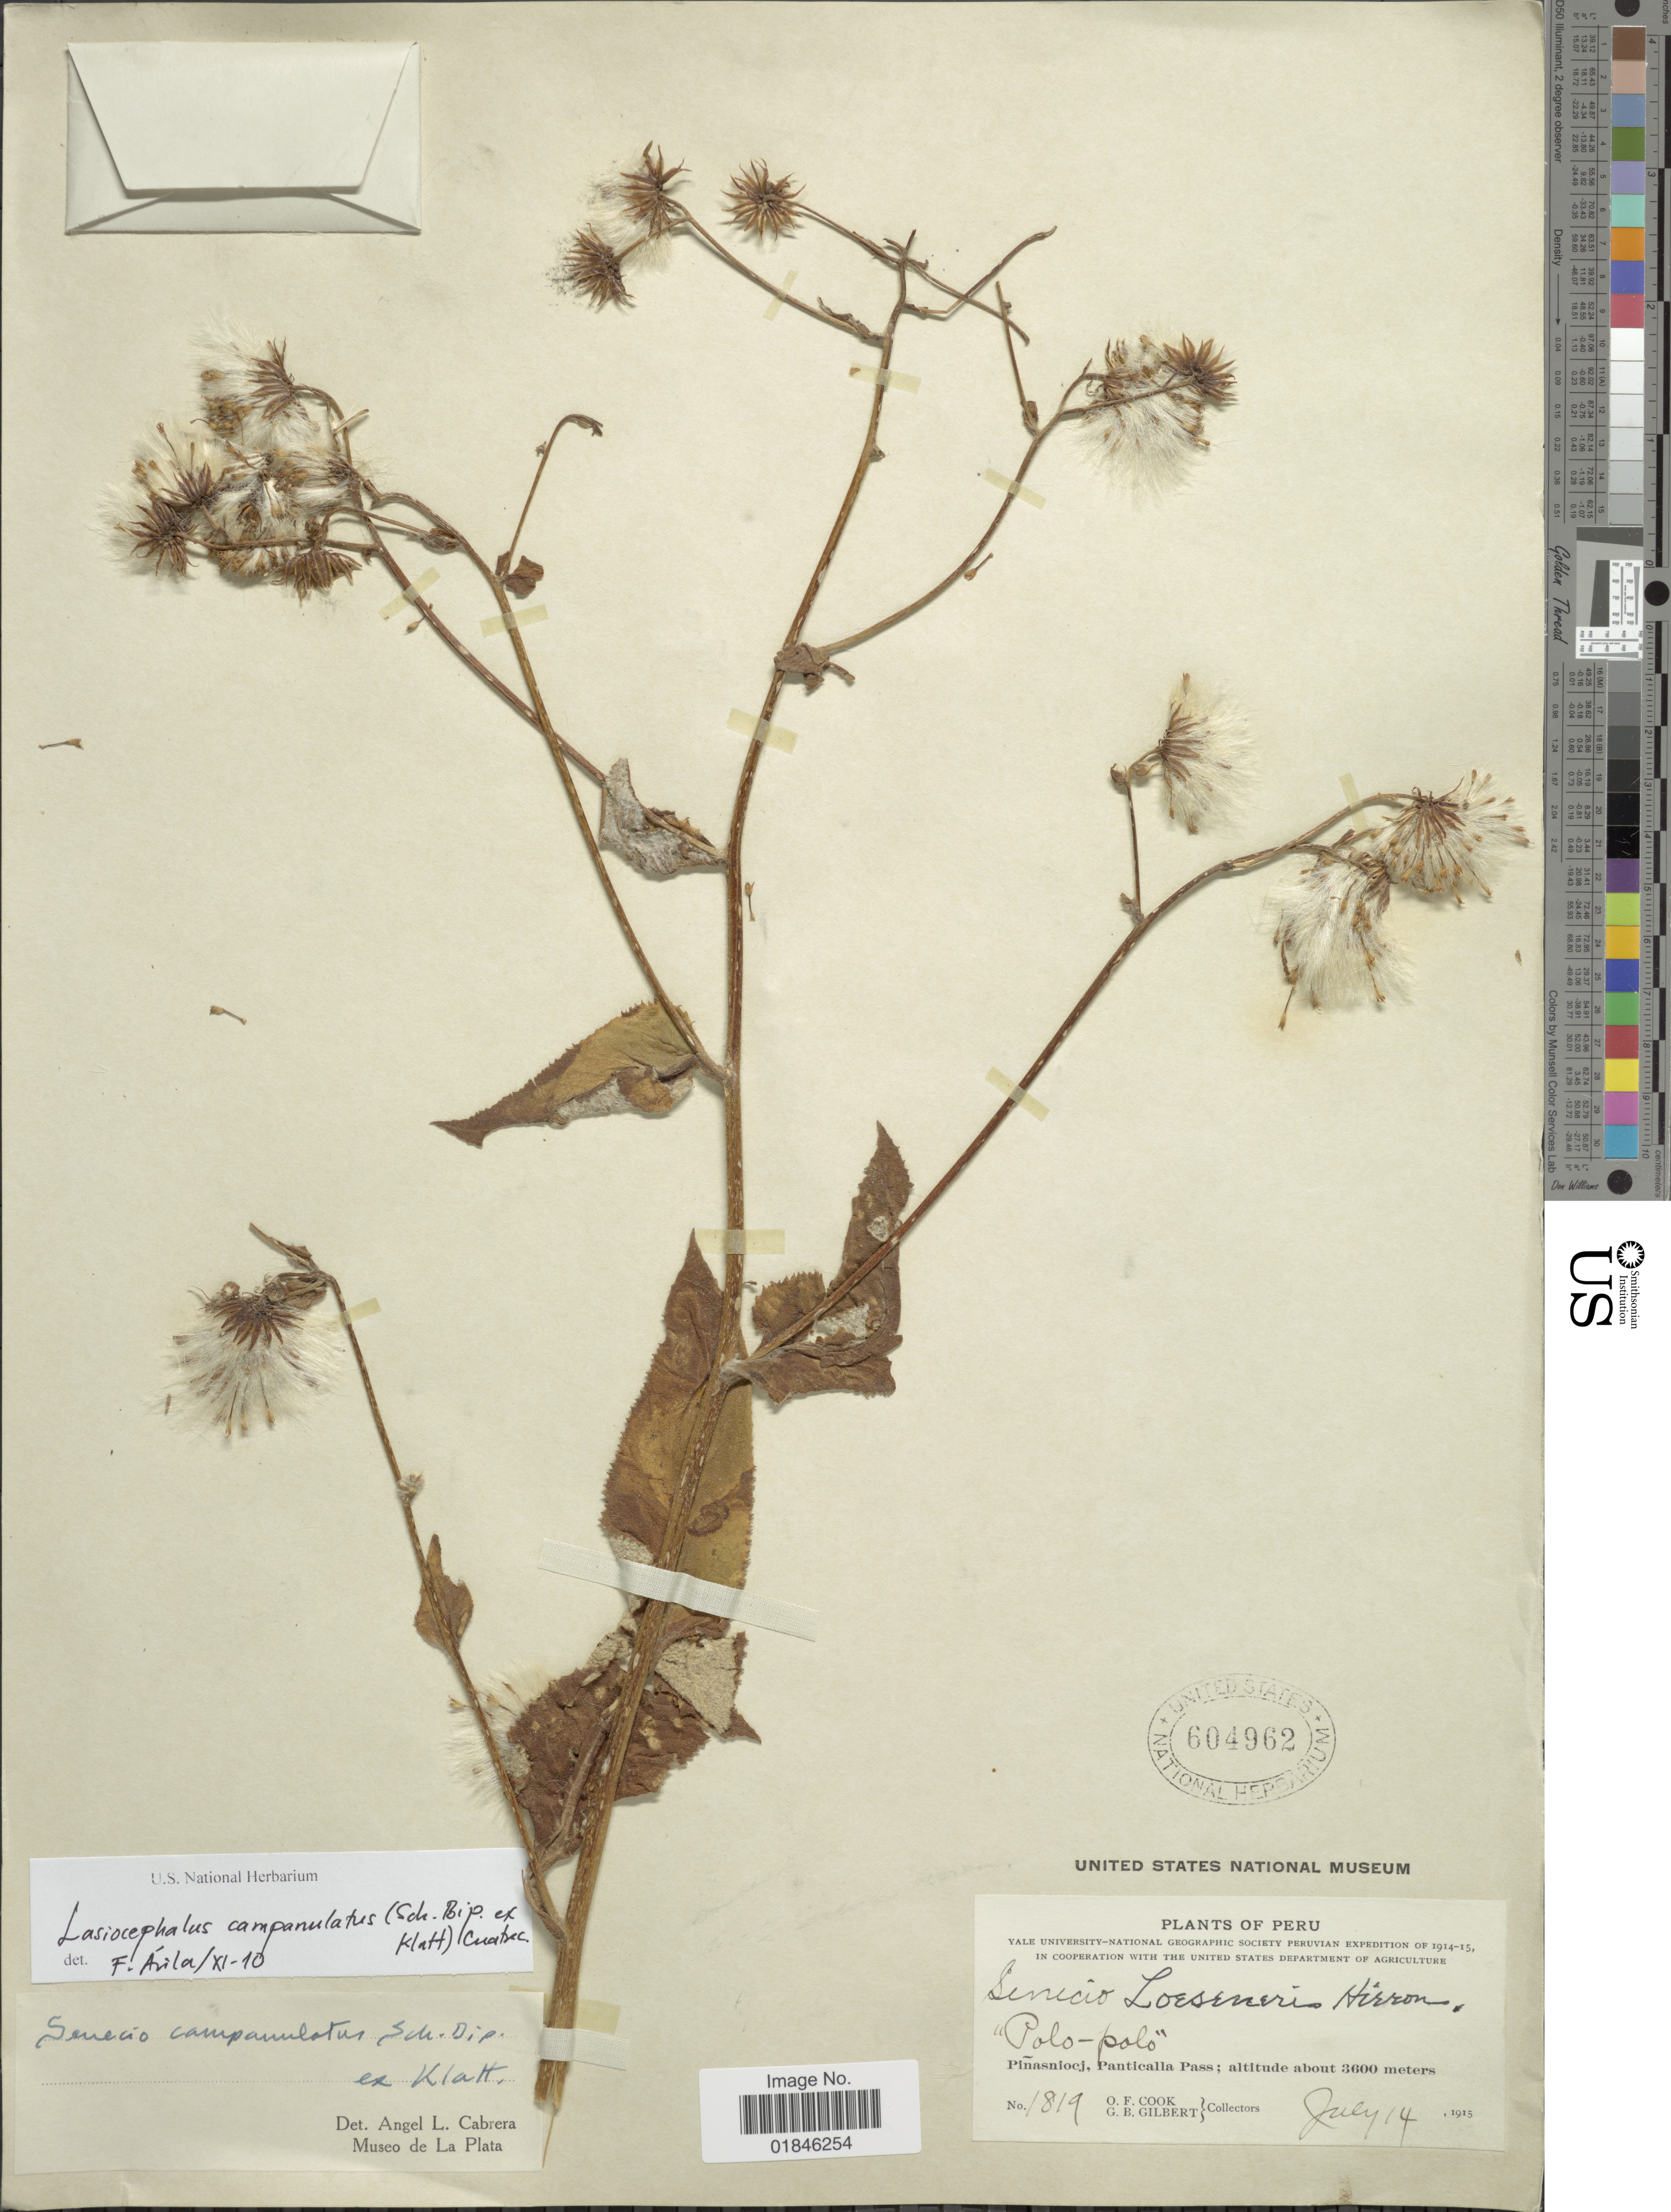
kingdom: Plantae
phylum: Tracheophyta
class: Magnoliopsida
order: Asterales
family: Asteraceae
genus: Senecio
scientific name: Senecio betonicifolius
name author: DC.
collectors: O. F. Cook & G. B. Gilbert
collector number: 1819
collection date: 1915-07-14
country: Peru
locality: Piñasniocj, Panticalla Pass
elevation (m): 3600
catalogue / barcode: US 604962